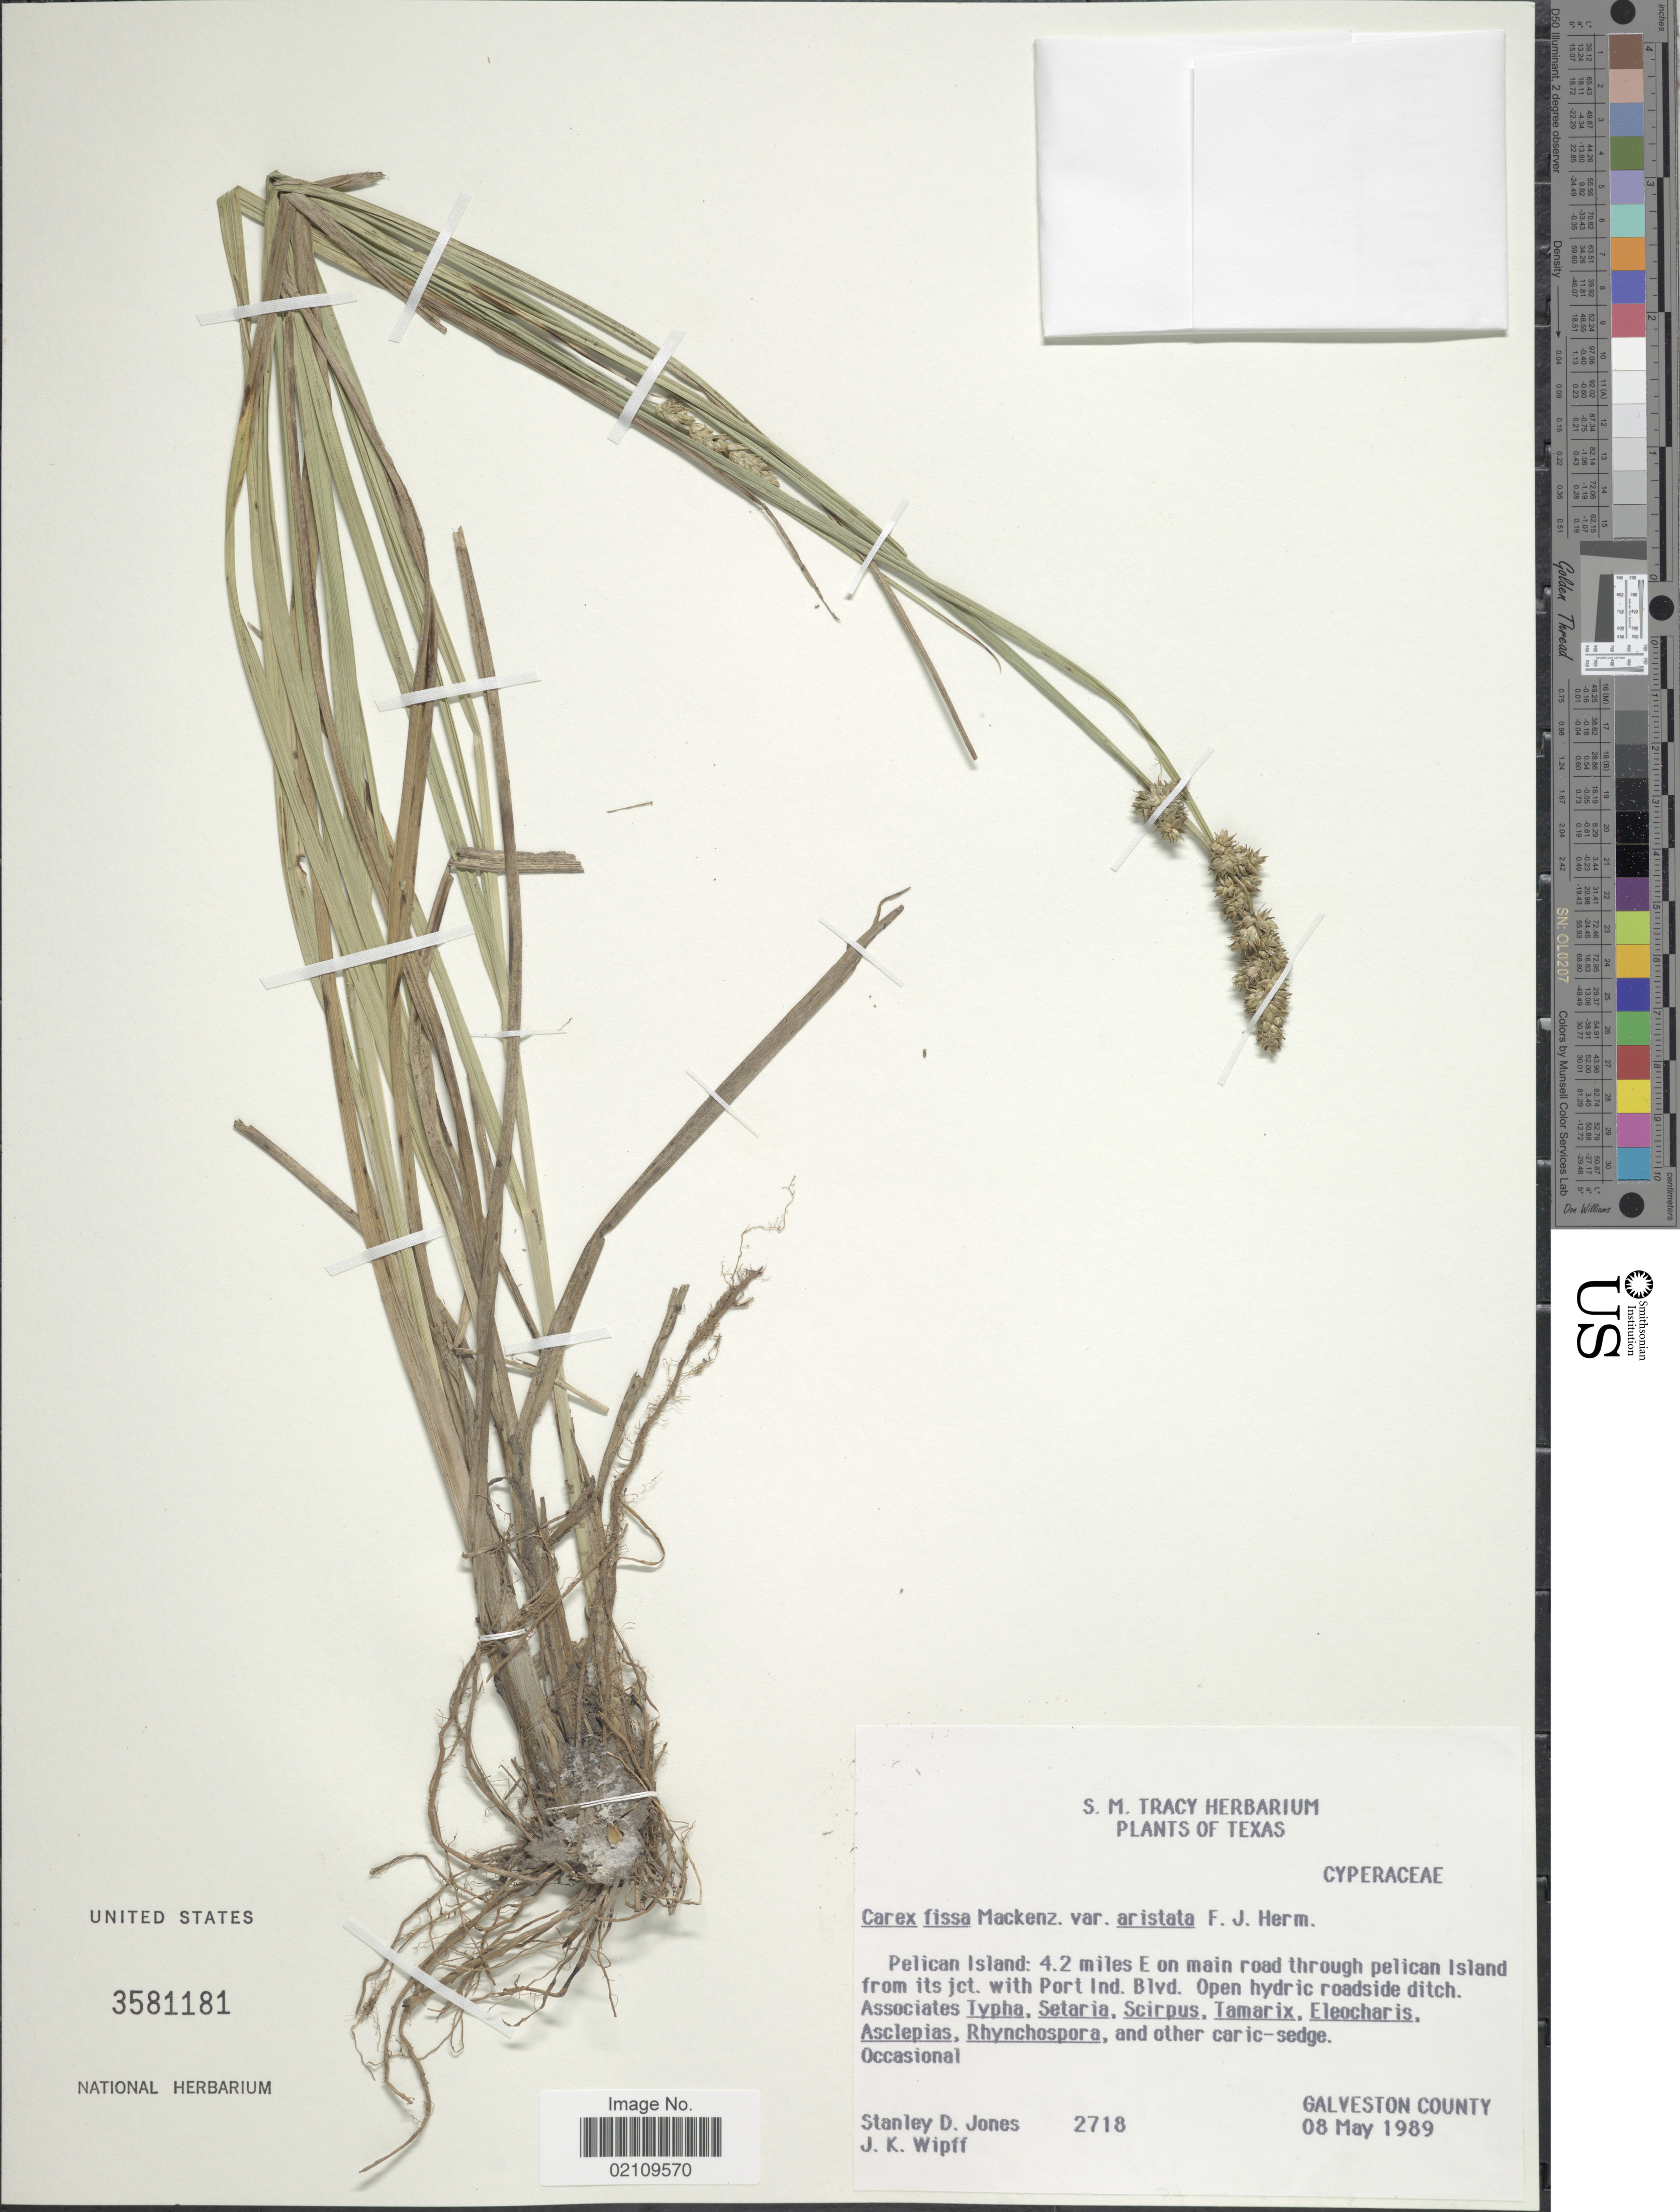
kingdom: Plantae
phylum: Tracheophyta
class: Liliopsida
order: Poales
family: Cyperaceae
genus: Carex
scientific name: Carex fissa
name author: Mack.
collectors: S. D. Jones & J. K. Wipff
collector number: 2718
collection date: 1989-05-08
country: United States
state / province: Texas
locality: Pelican Island: 4.2 miles E on main road through pelican Island from its jct. with Port Ind. Blvd. Open hydric roadside ditch, Galveston County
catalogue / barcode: US 3581181